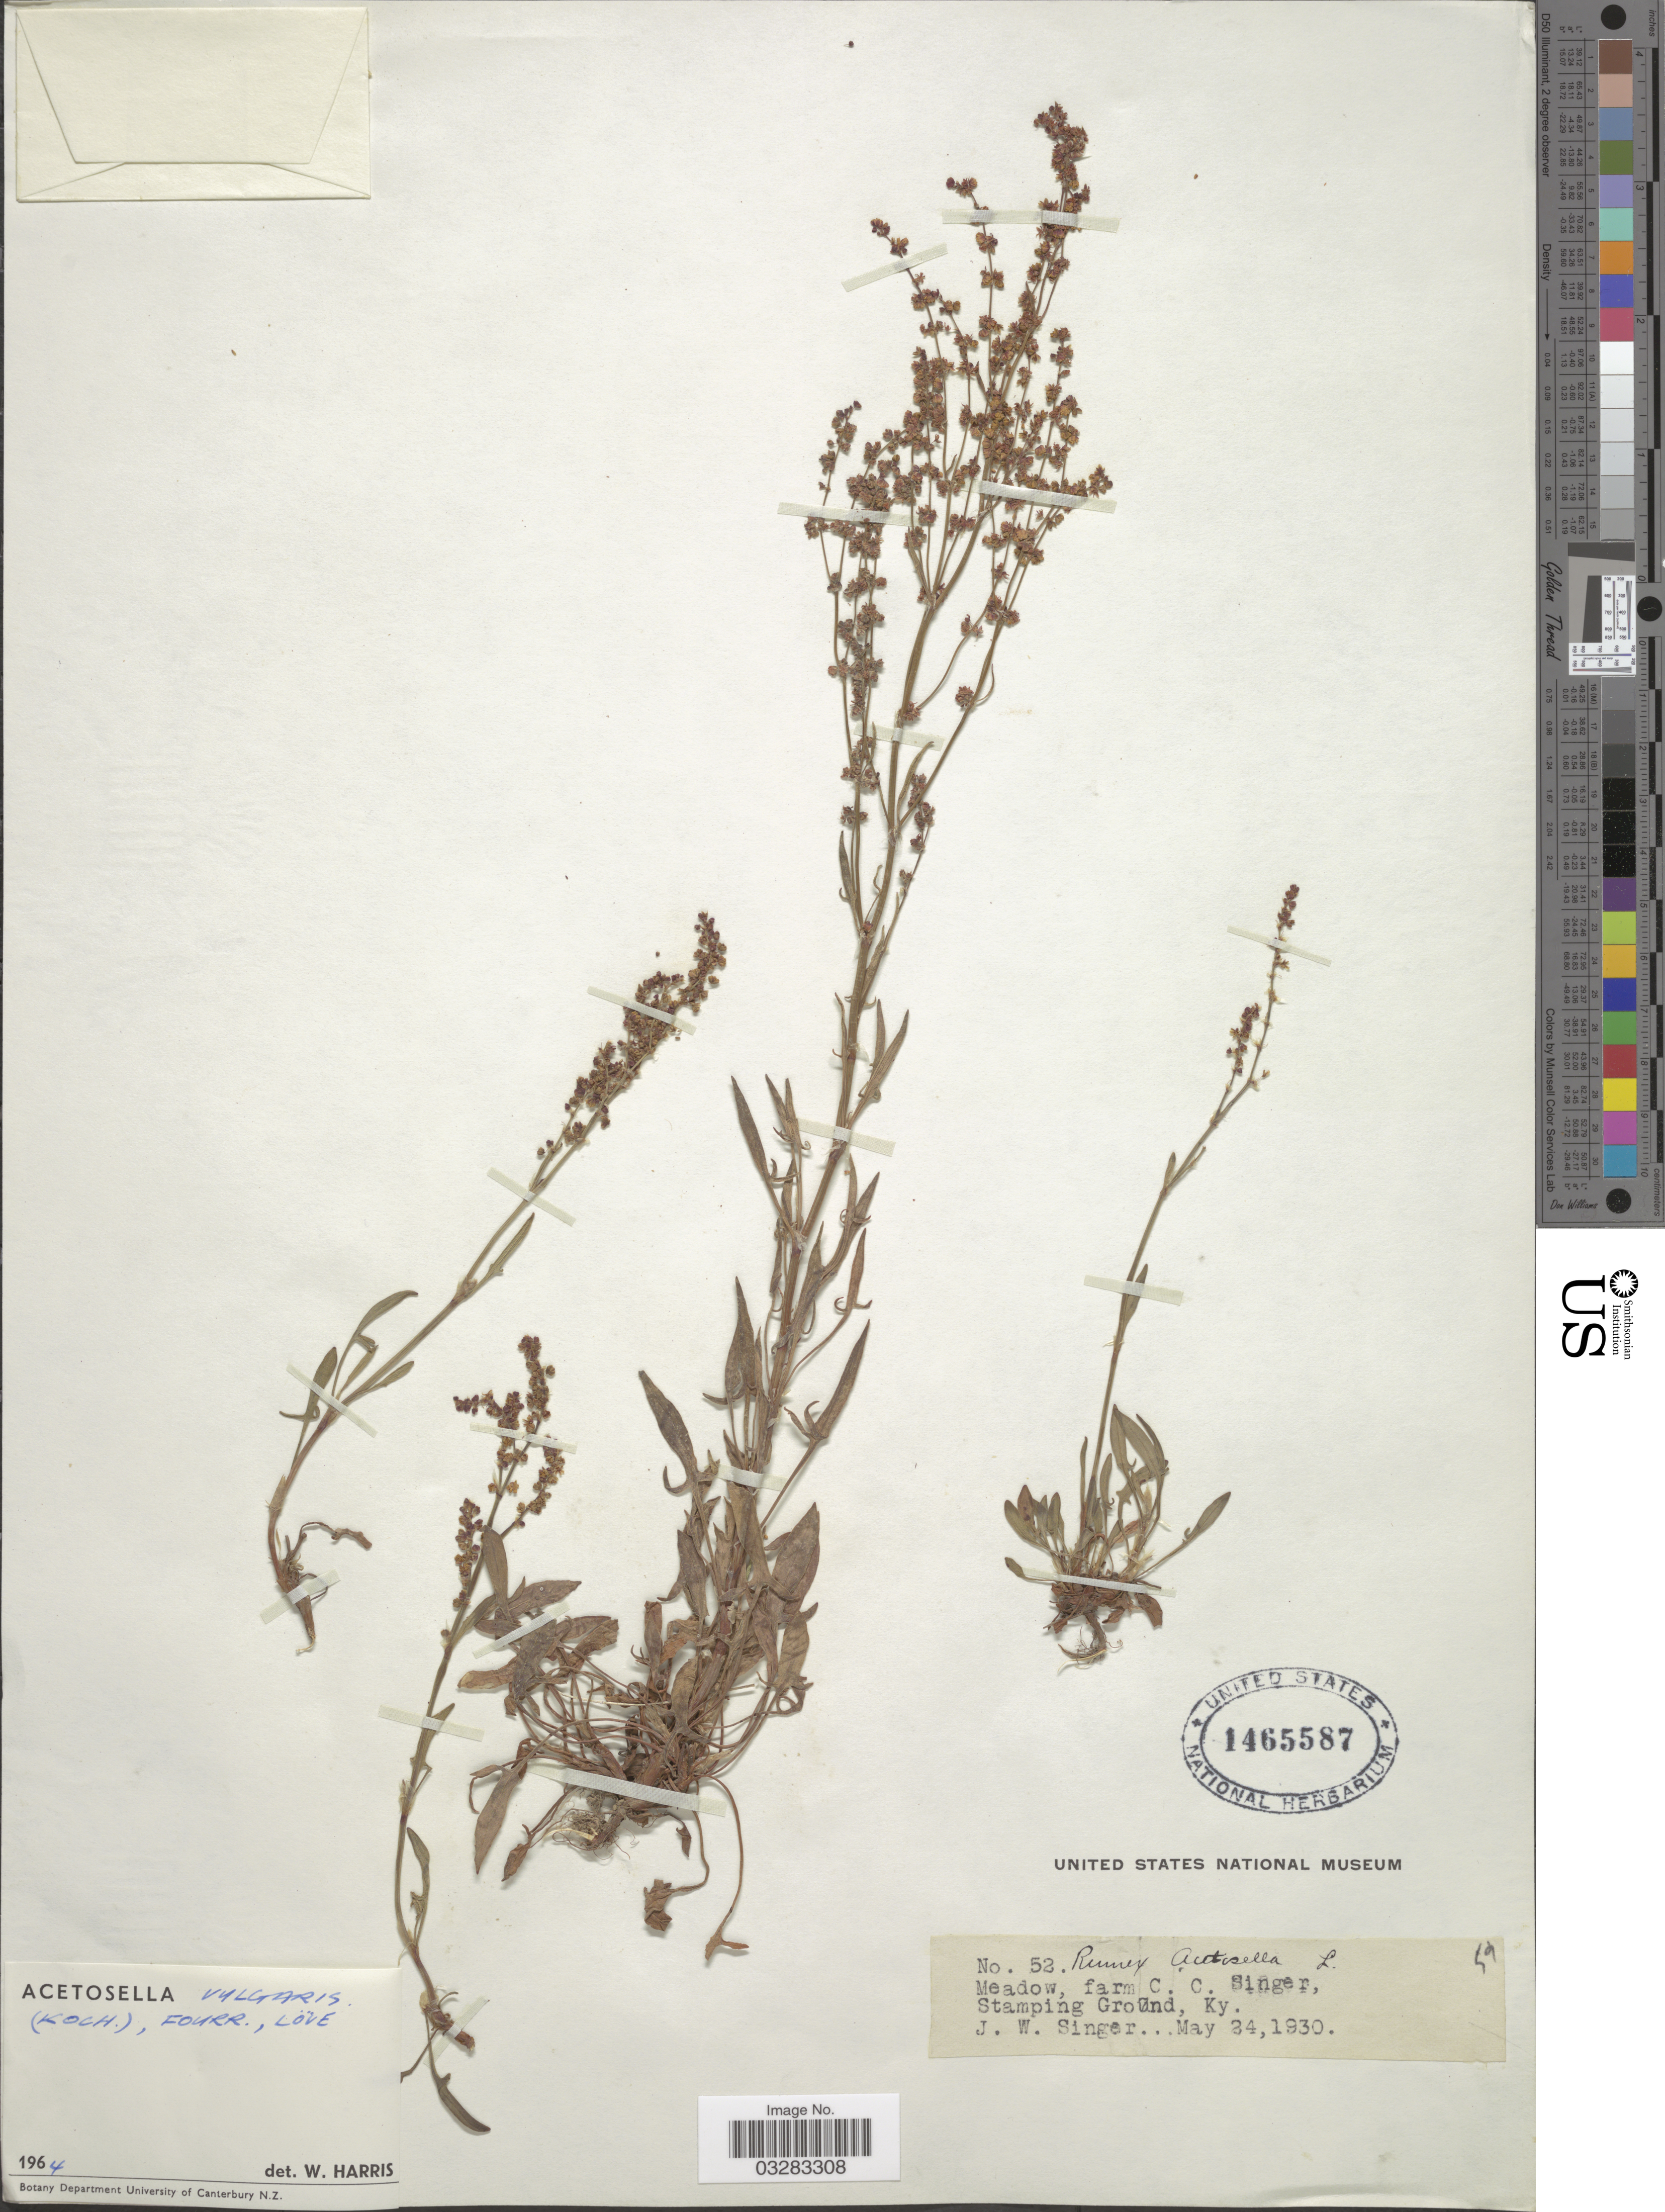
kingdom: Plantae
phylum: Tracheophyta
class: Magnoliopsida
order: Caryophyllales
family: Polygonaceae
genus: Rumex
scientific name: Rumex acetosella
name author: L.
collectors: J. EW. Singer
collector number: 52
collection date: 1930-05-24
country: United States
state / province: Kentucky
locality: Meadow, farm C. C. Singer, Stamping Ground.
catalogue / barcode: US 1465587